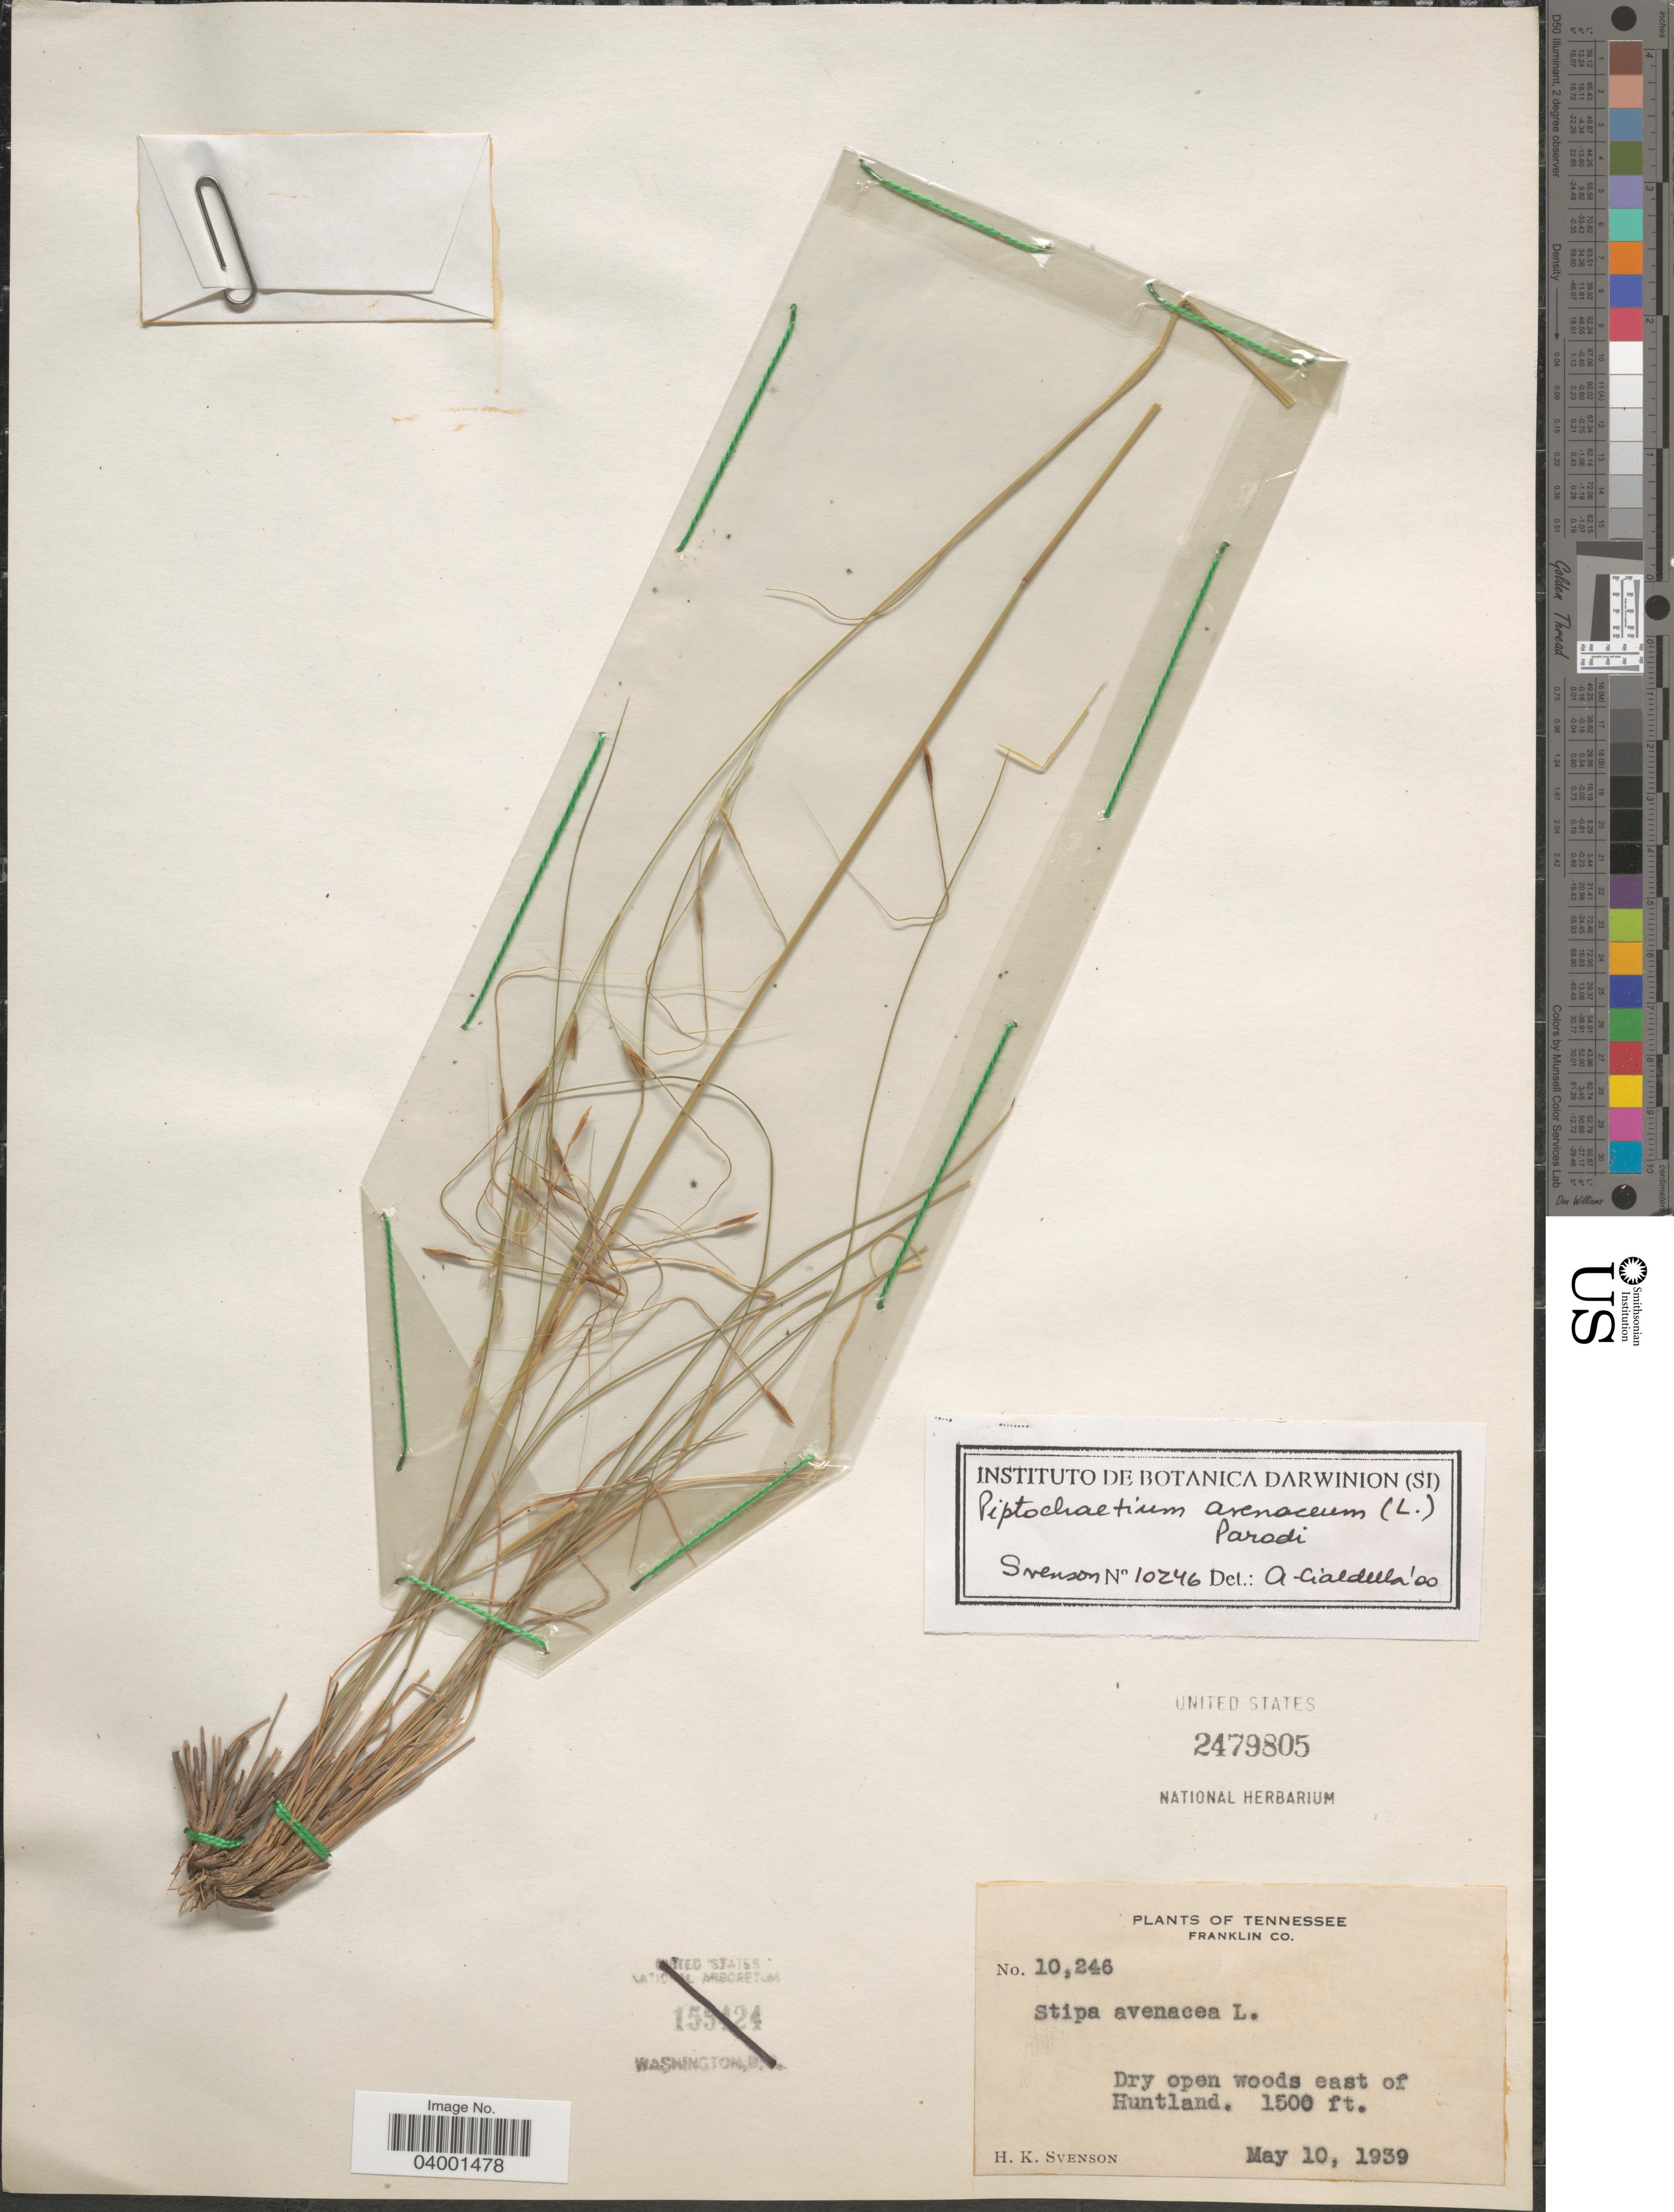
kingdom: Plantae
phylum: Tracheophyta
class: Liliopsida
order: Poales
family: Poaceae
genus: Piptochaetium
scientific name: Piptochaetium avenaceum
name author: (L.) Parodi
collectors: H. K. Svenson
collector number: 10246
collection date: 1939-05-10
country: United States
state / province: Tennessee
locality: Franklin Co. Dry open woods east of Huntland.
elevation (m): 457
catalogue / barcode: US 2479805